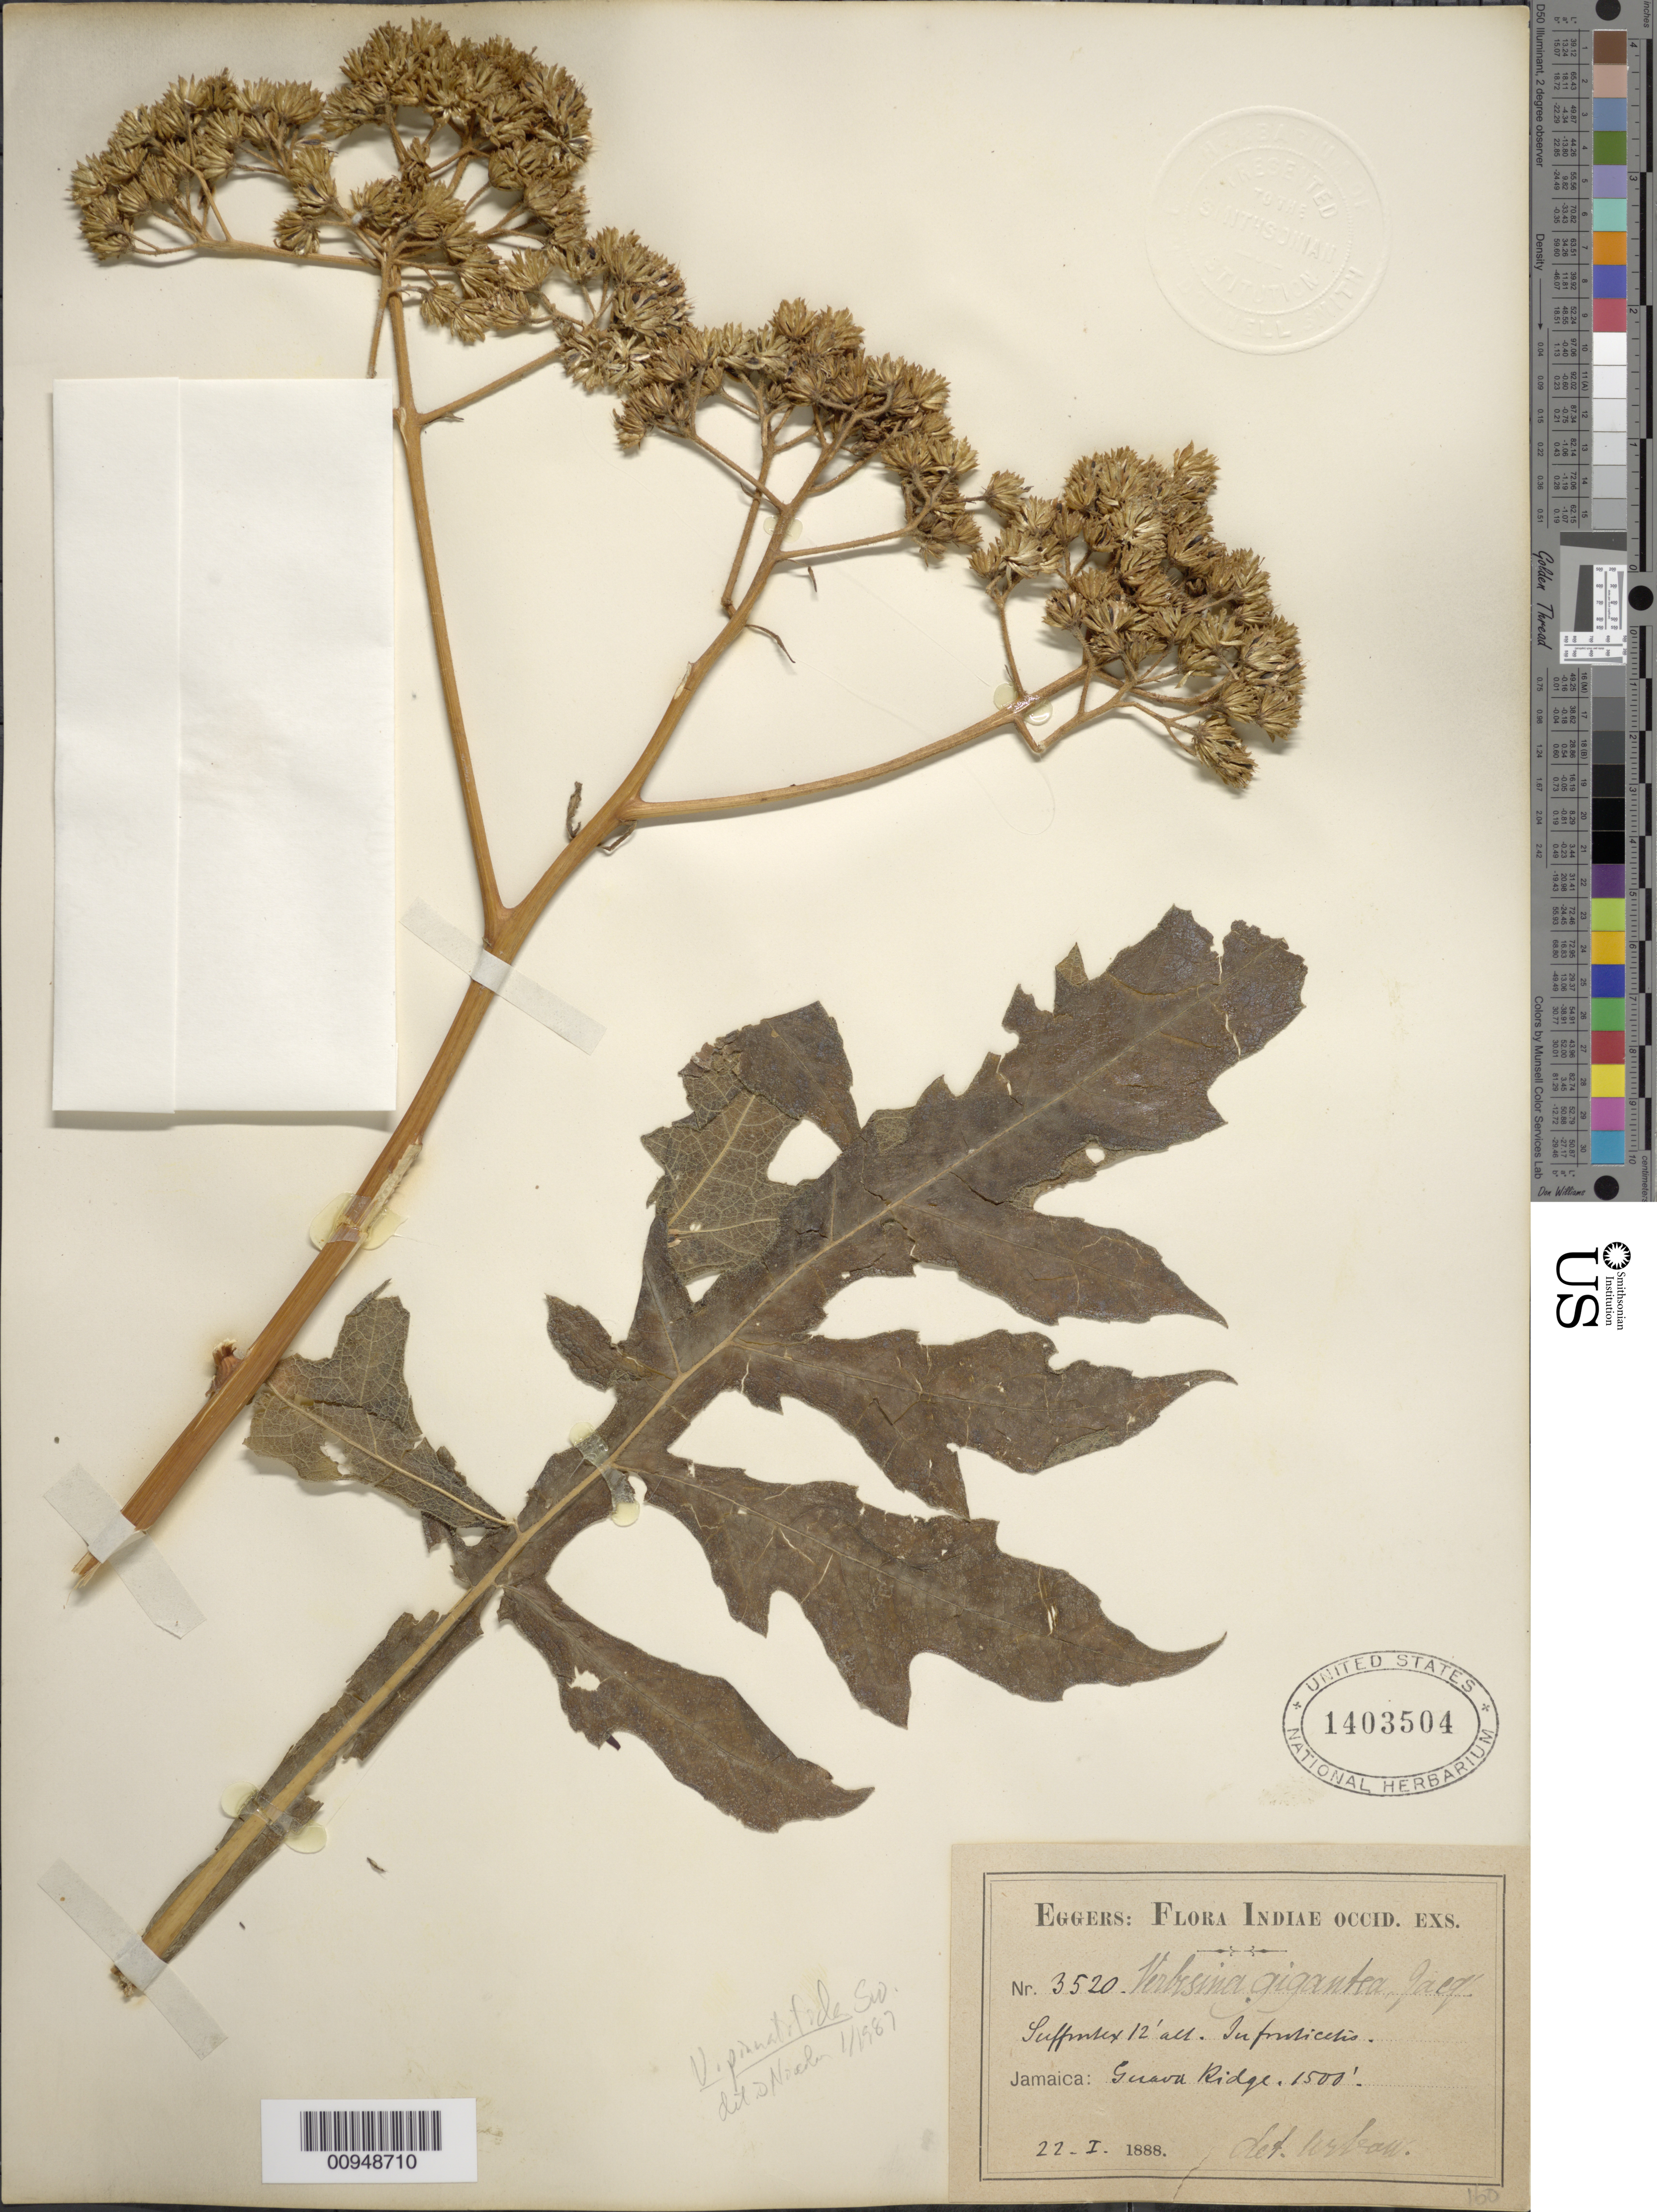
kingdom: Plantae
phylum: Tracheophyta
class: Magnoliopsida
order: Asterales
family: Asteraceae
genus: Verbesina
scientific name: Verbesina pinnatifida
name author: Sw.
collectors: H. F. A. von Eggers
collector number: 3520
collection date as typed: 22 Jan 1888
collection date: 1888-01-22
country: Jamaica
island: Jamaica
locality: Guava Ridge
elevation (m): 1500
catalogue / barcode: US 1403504